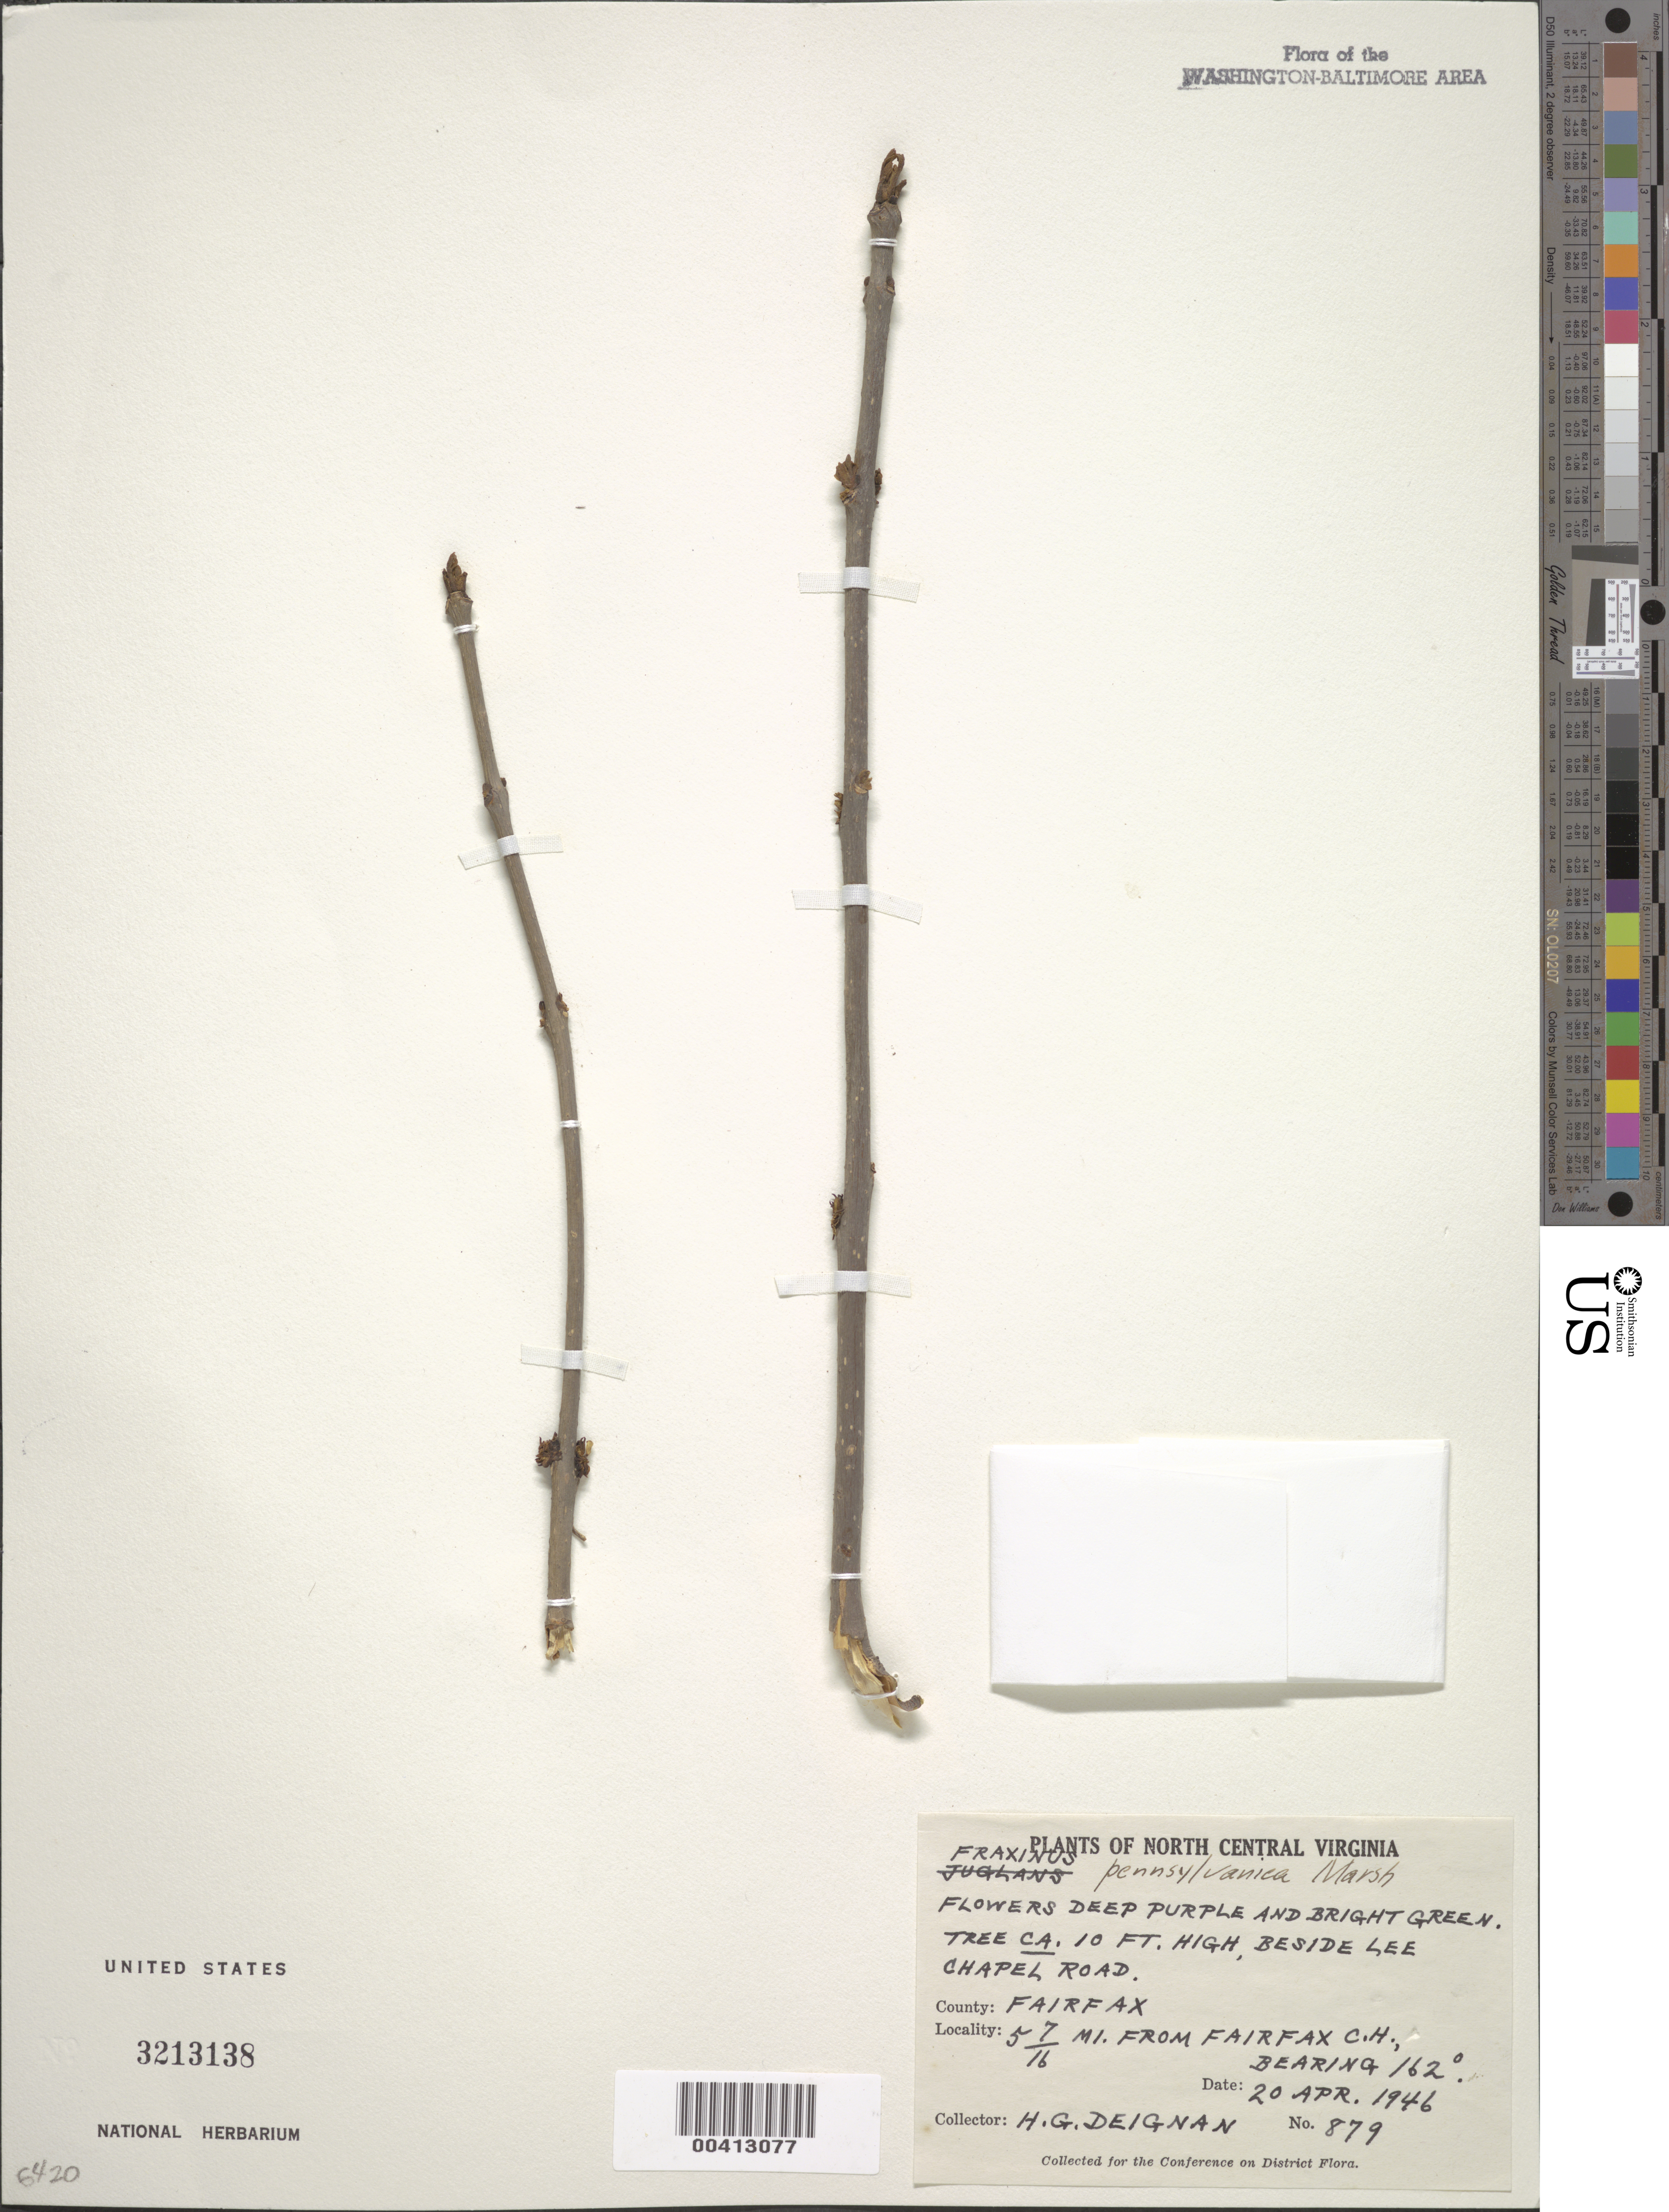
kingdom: Plantae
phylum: Tracheophyta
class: Magnoliopsida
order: Lamiales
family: Oleaceae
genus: Fraxinus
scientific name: Fraxinus pennsylvanica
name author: Marshall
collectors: H. Deignan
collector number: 879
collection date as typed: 20 Apr 1946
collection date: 1946-04-20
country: United States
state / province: Virginia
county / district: Fairfax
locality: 5 7/16 Mi from Fairfax County Courthouse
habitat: Beside road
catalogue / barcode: US 3213138